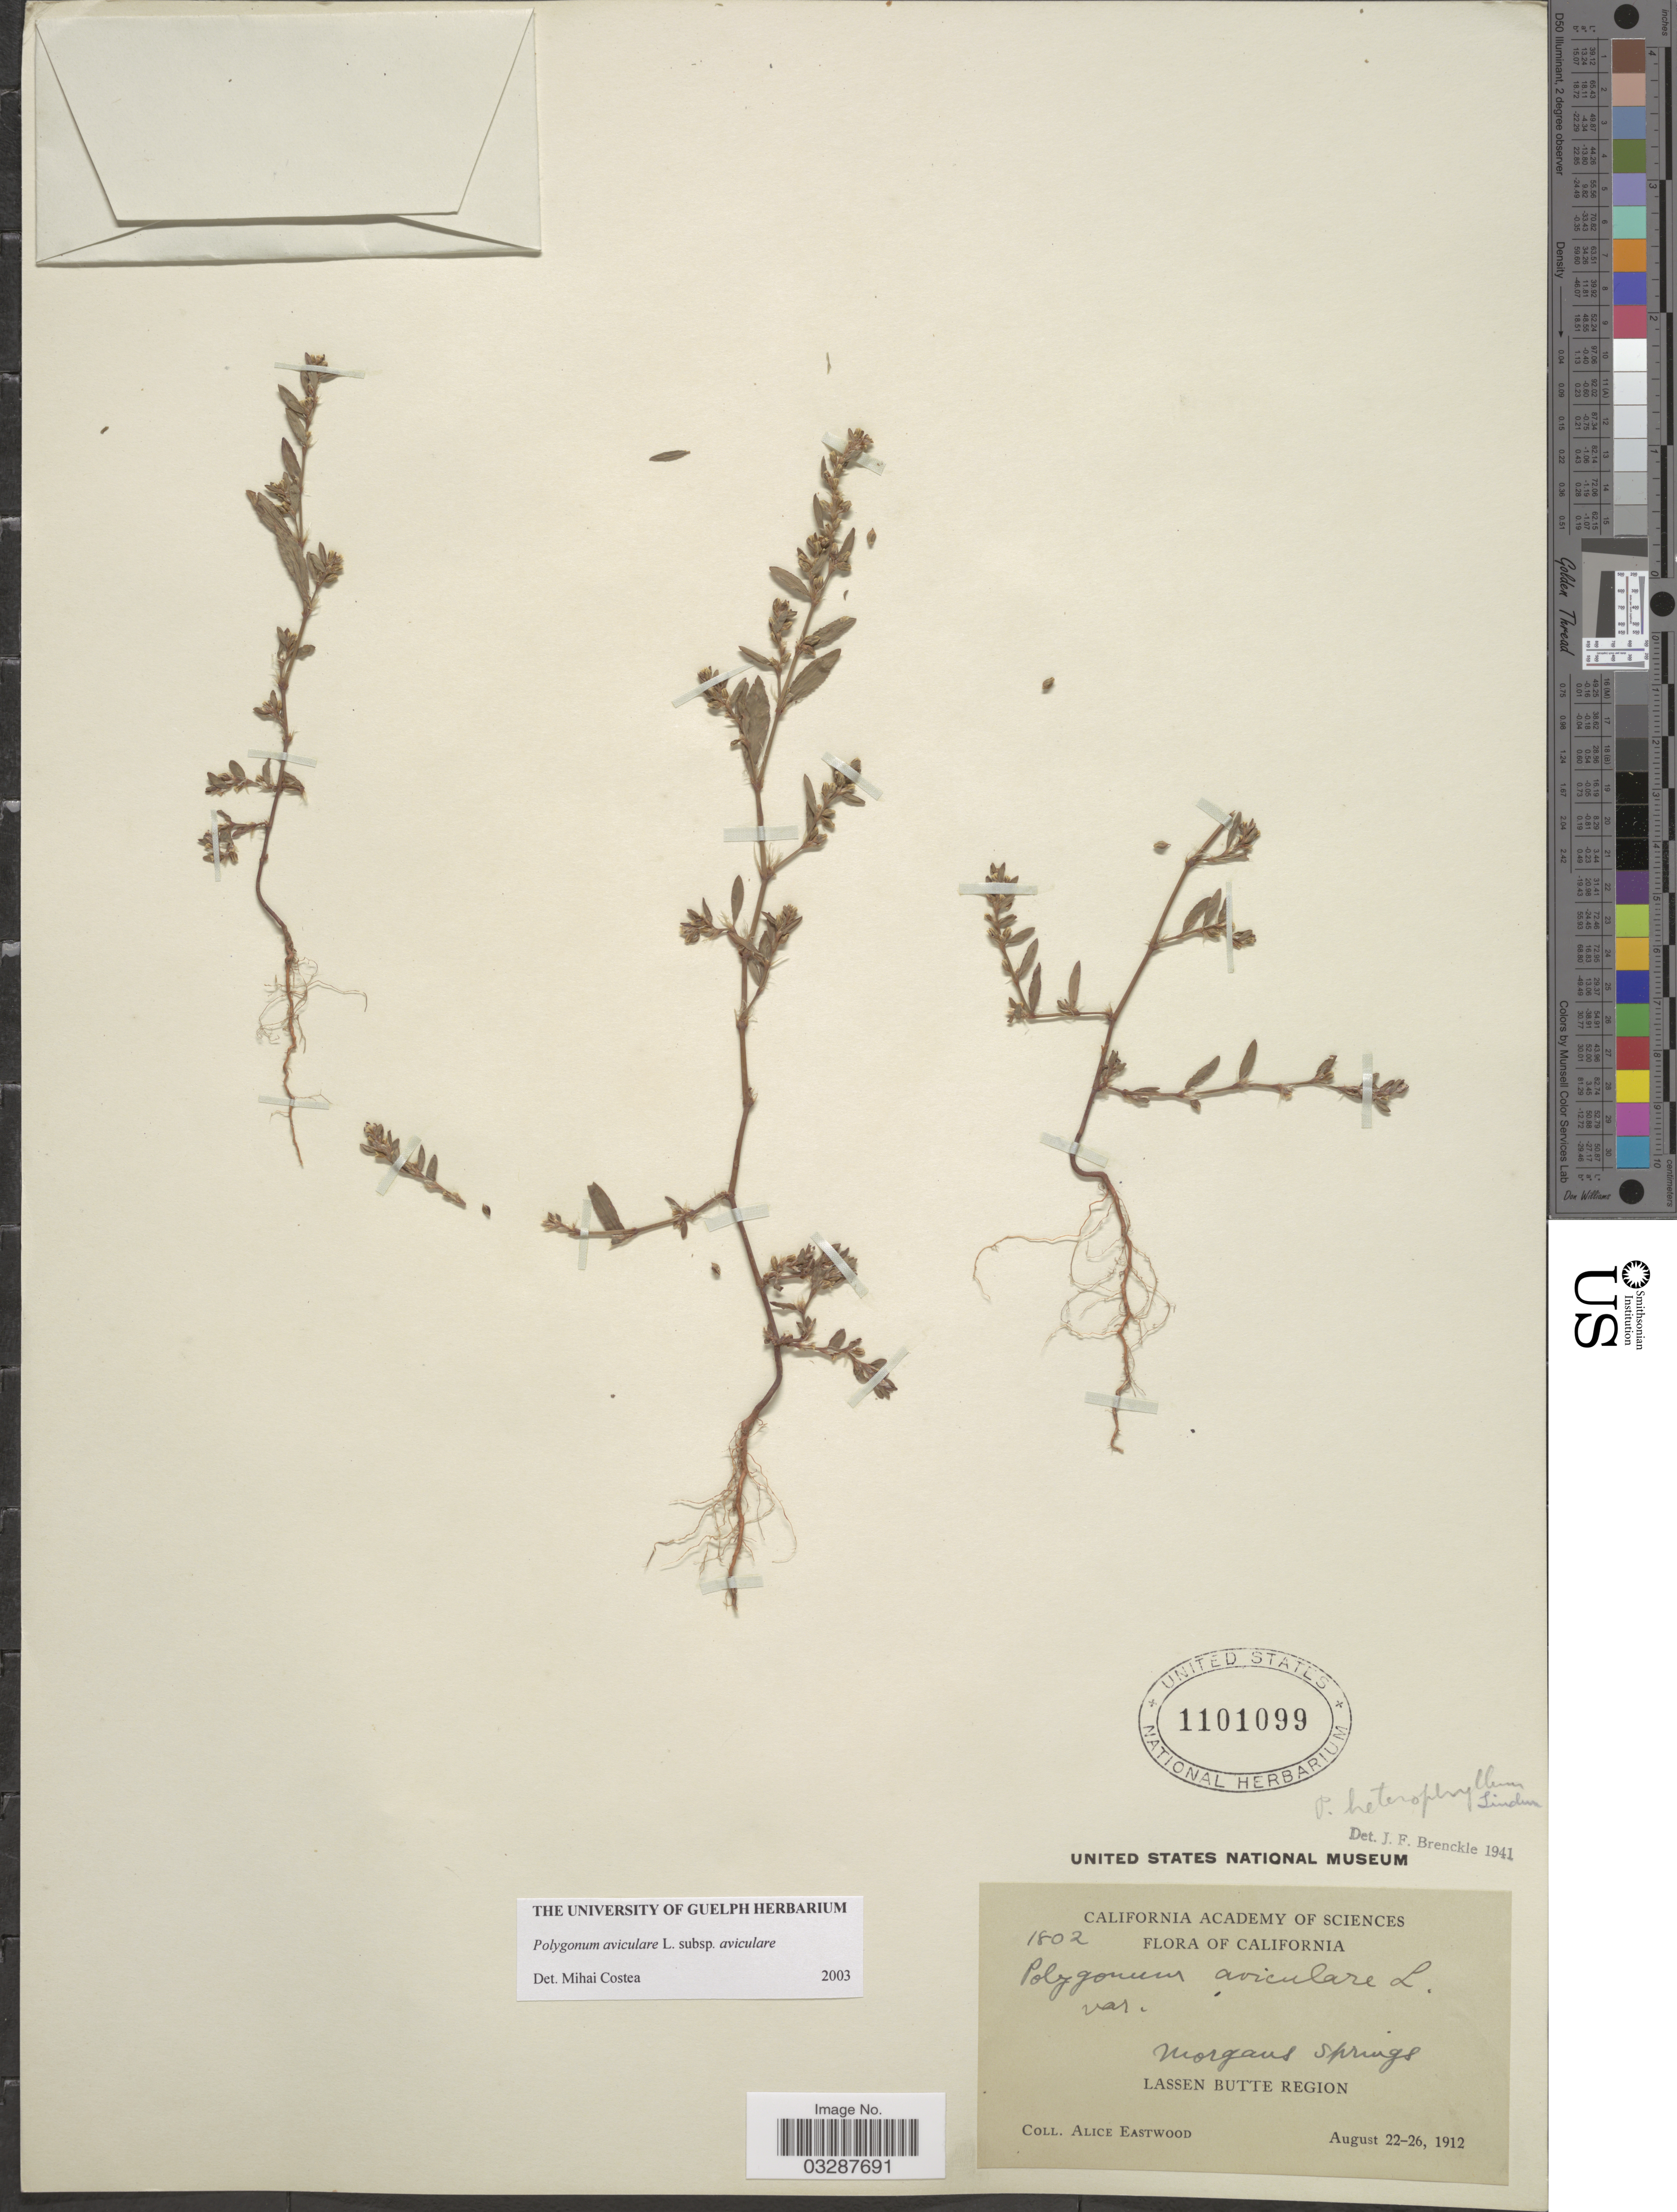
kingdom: Plantae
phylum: Tracheophyta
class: Magnoliopsida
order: Caryophyllales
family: Polygonaceae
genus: Polygonum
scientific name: Polygonum aviculare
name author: L.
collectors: A. Eastwood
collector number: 1802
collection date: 1912-08-22/1912-08-26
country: United States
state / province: California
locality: Morgaus Springs. Lassen Butte Region.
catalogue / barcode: US 1101099